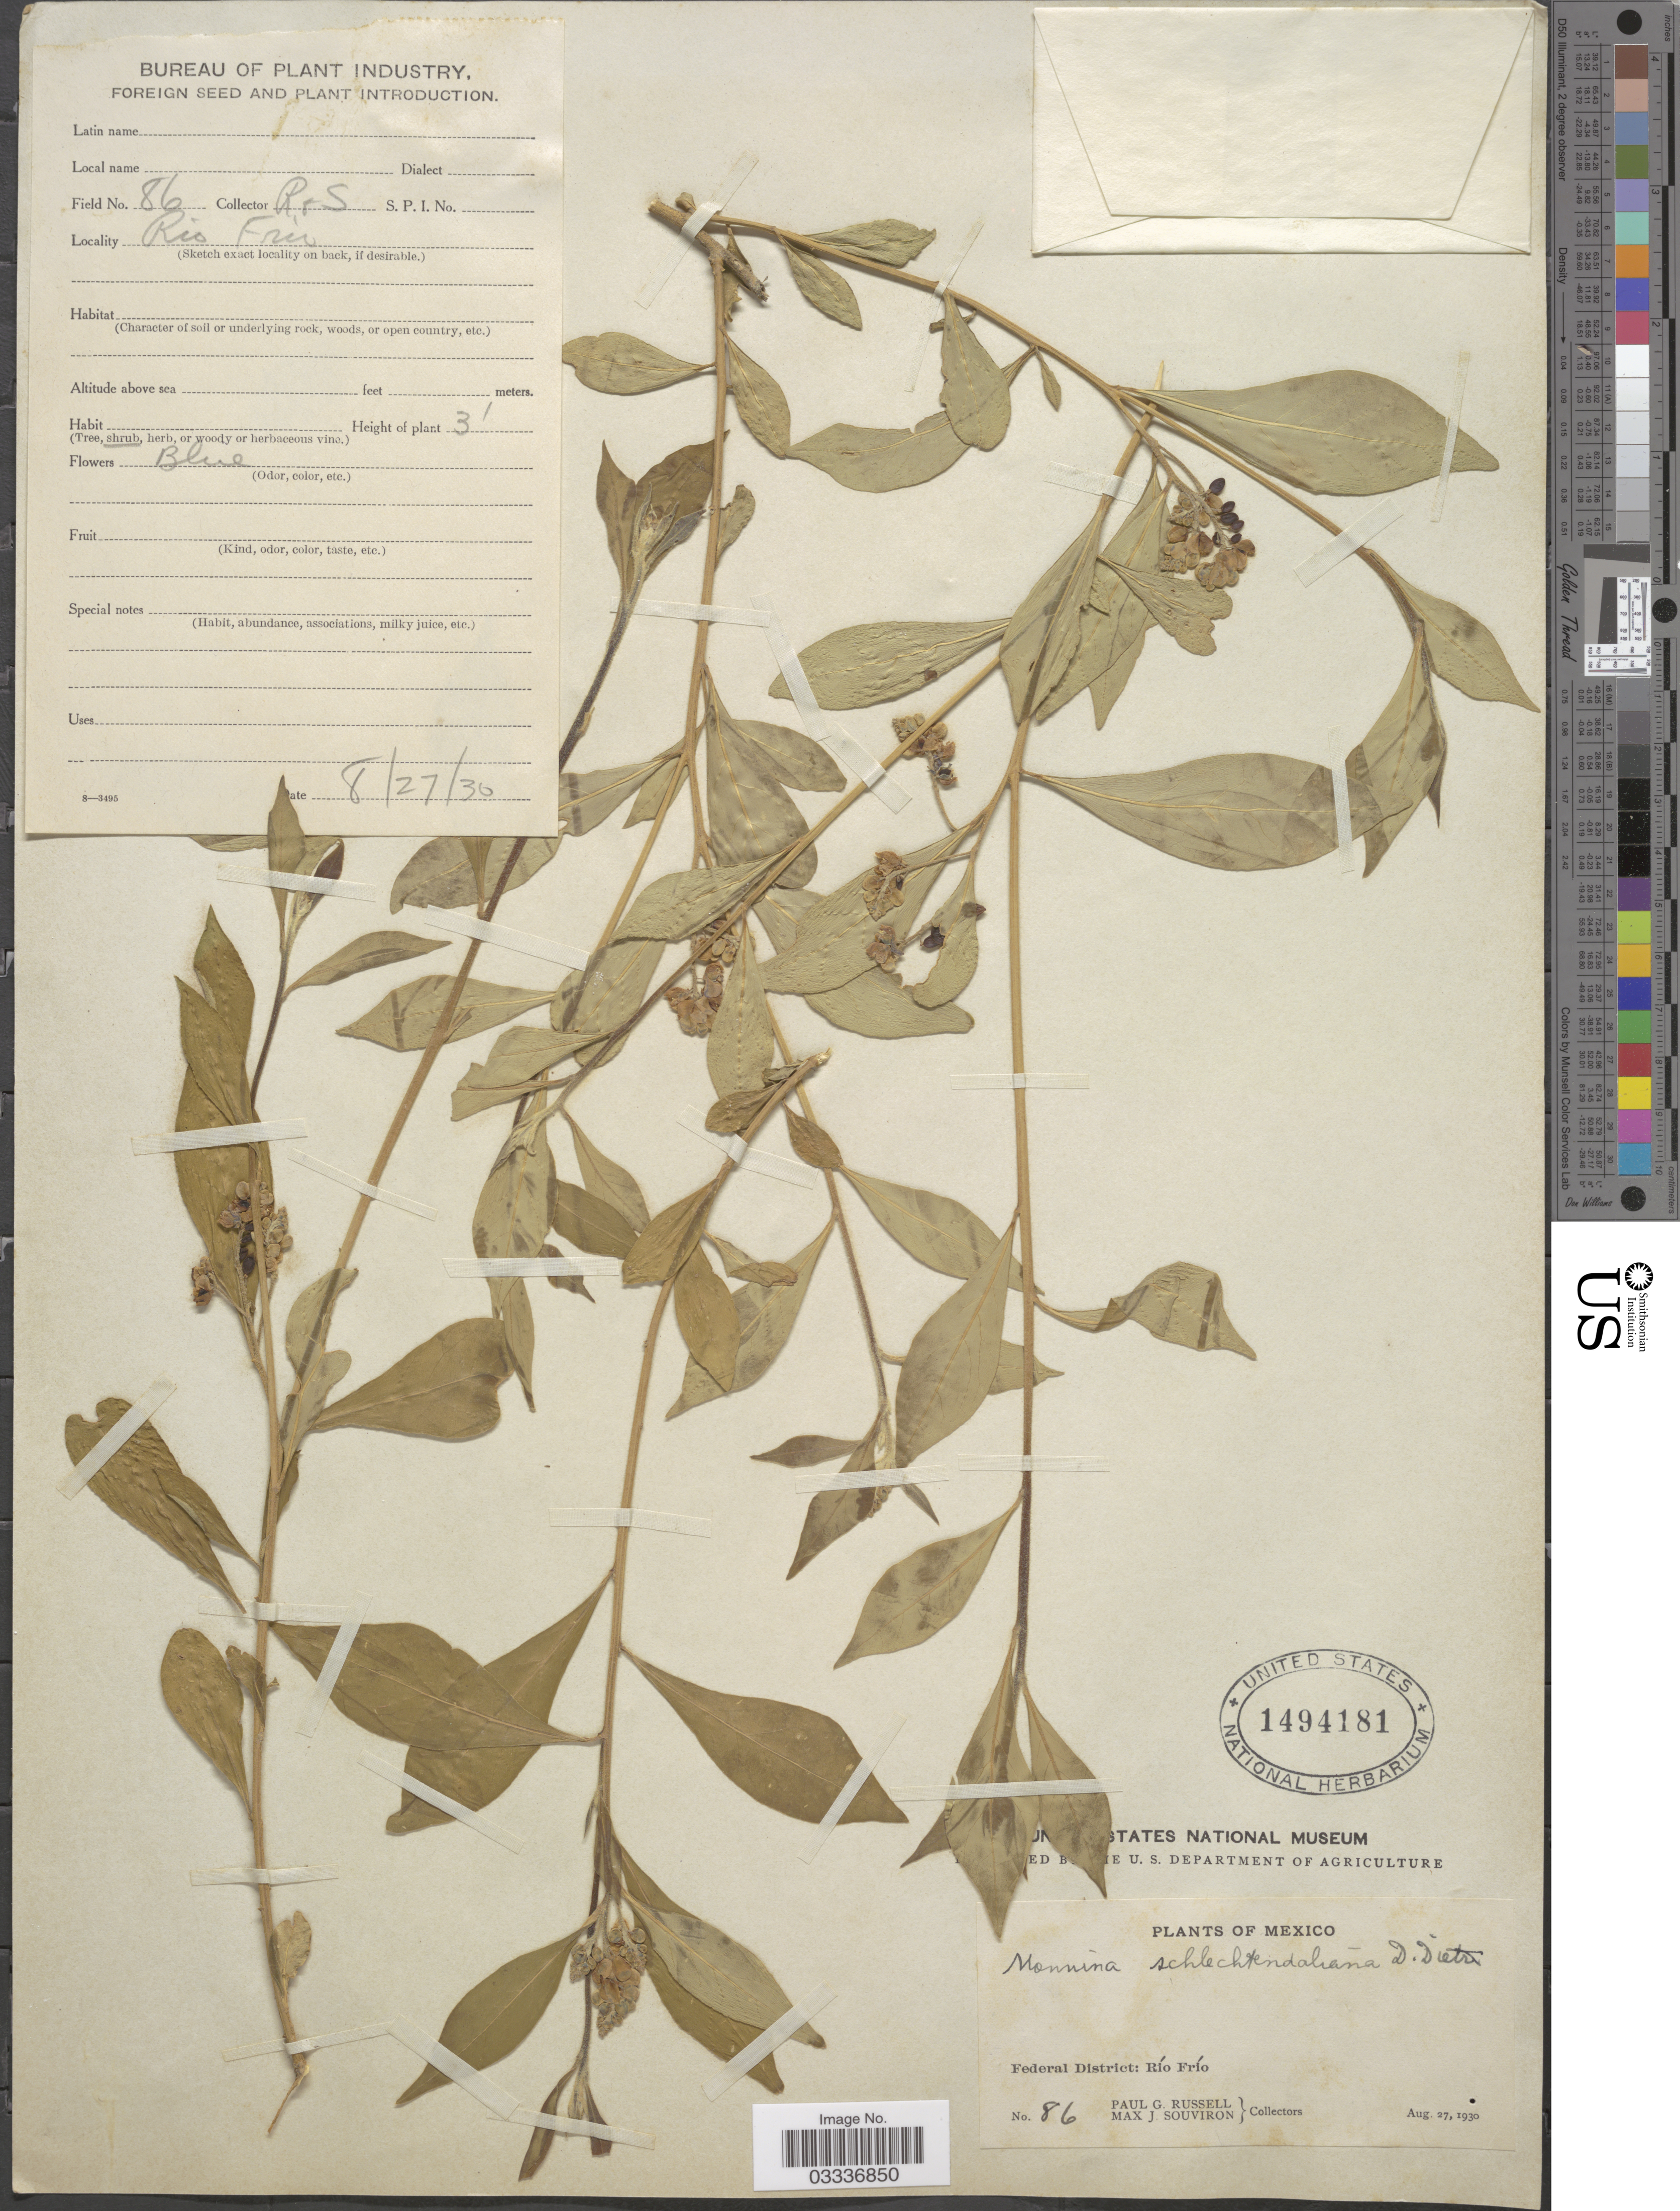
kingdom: Plantae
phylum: Tracheophyta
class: Magnoliopsida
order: Fabales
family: Polygalaceae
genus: Monnina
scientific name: Monnina schlechtendaliana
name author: D. Dietr.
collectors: P. G. Russell & M. J. Souviron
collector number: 86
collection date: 1930-08-27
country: Mexico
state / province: Distrito Federal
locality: Federal District: Río Frío.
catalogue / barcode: US 1494181